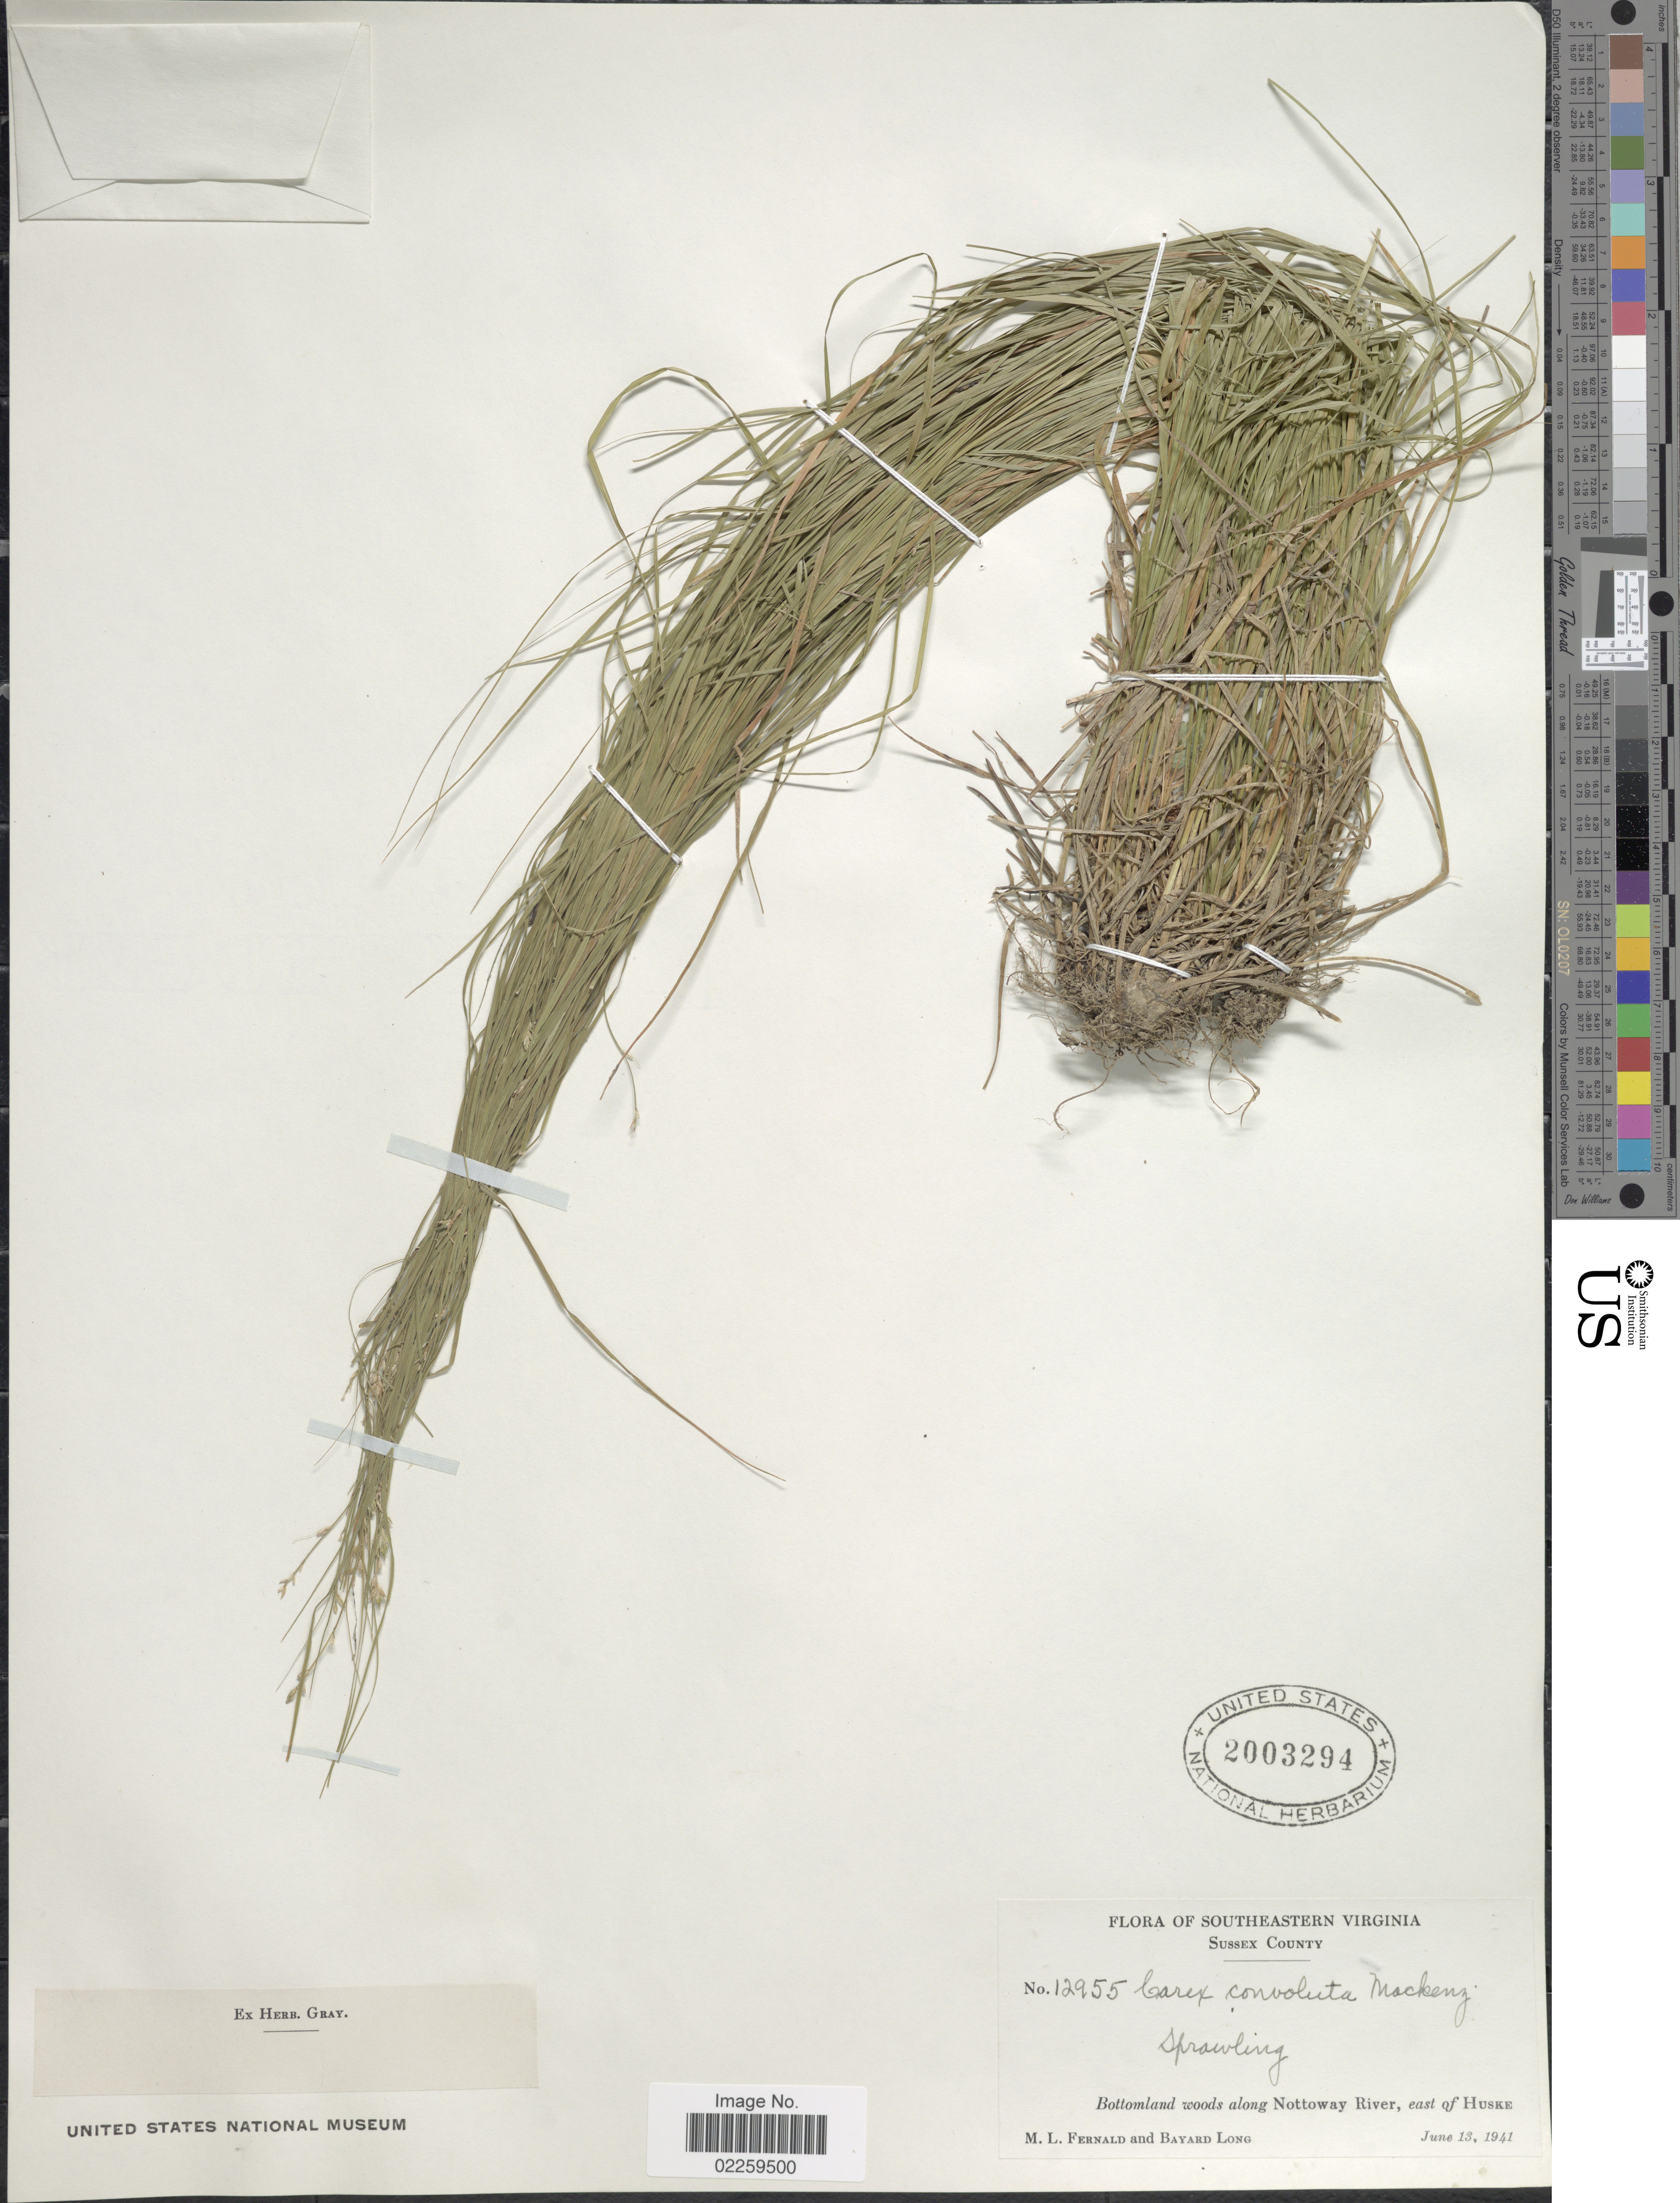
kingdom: Plantae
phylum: Tracheophyta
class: Liliopsida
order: Poales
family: Cyperaceae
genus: Carex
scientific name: Carex rosea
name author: Willd.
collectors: M. L. Fernald & B. Long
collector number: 12955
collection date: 1941-06-13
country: United States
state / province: Virginia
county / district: Sussex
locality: Southeastern Virginia. Bottomland woods along Nottoway River, E of Huske.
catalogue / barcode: US 2003294